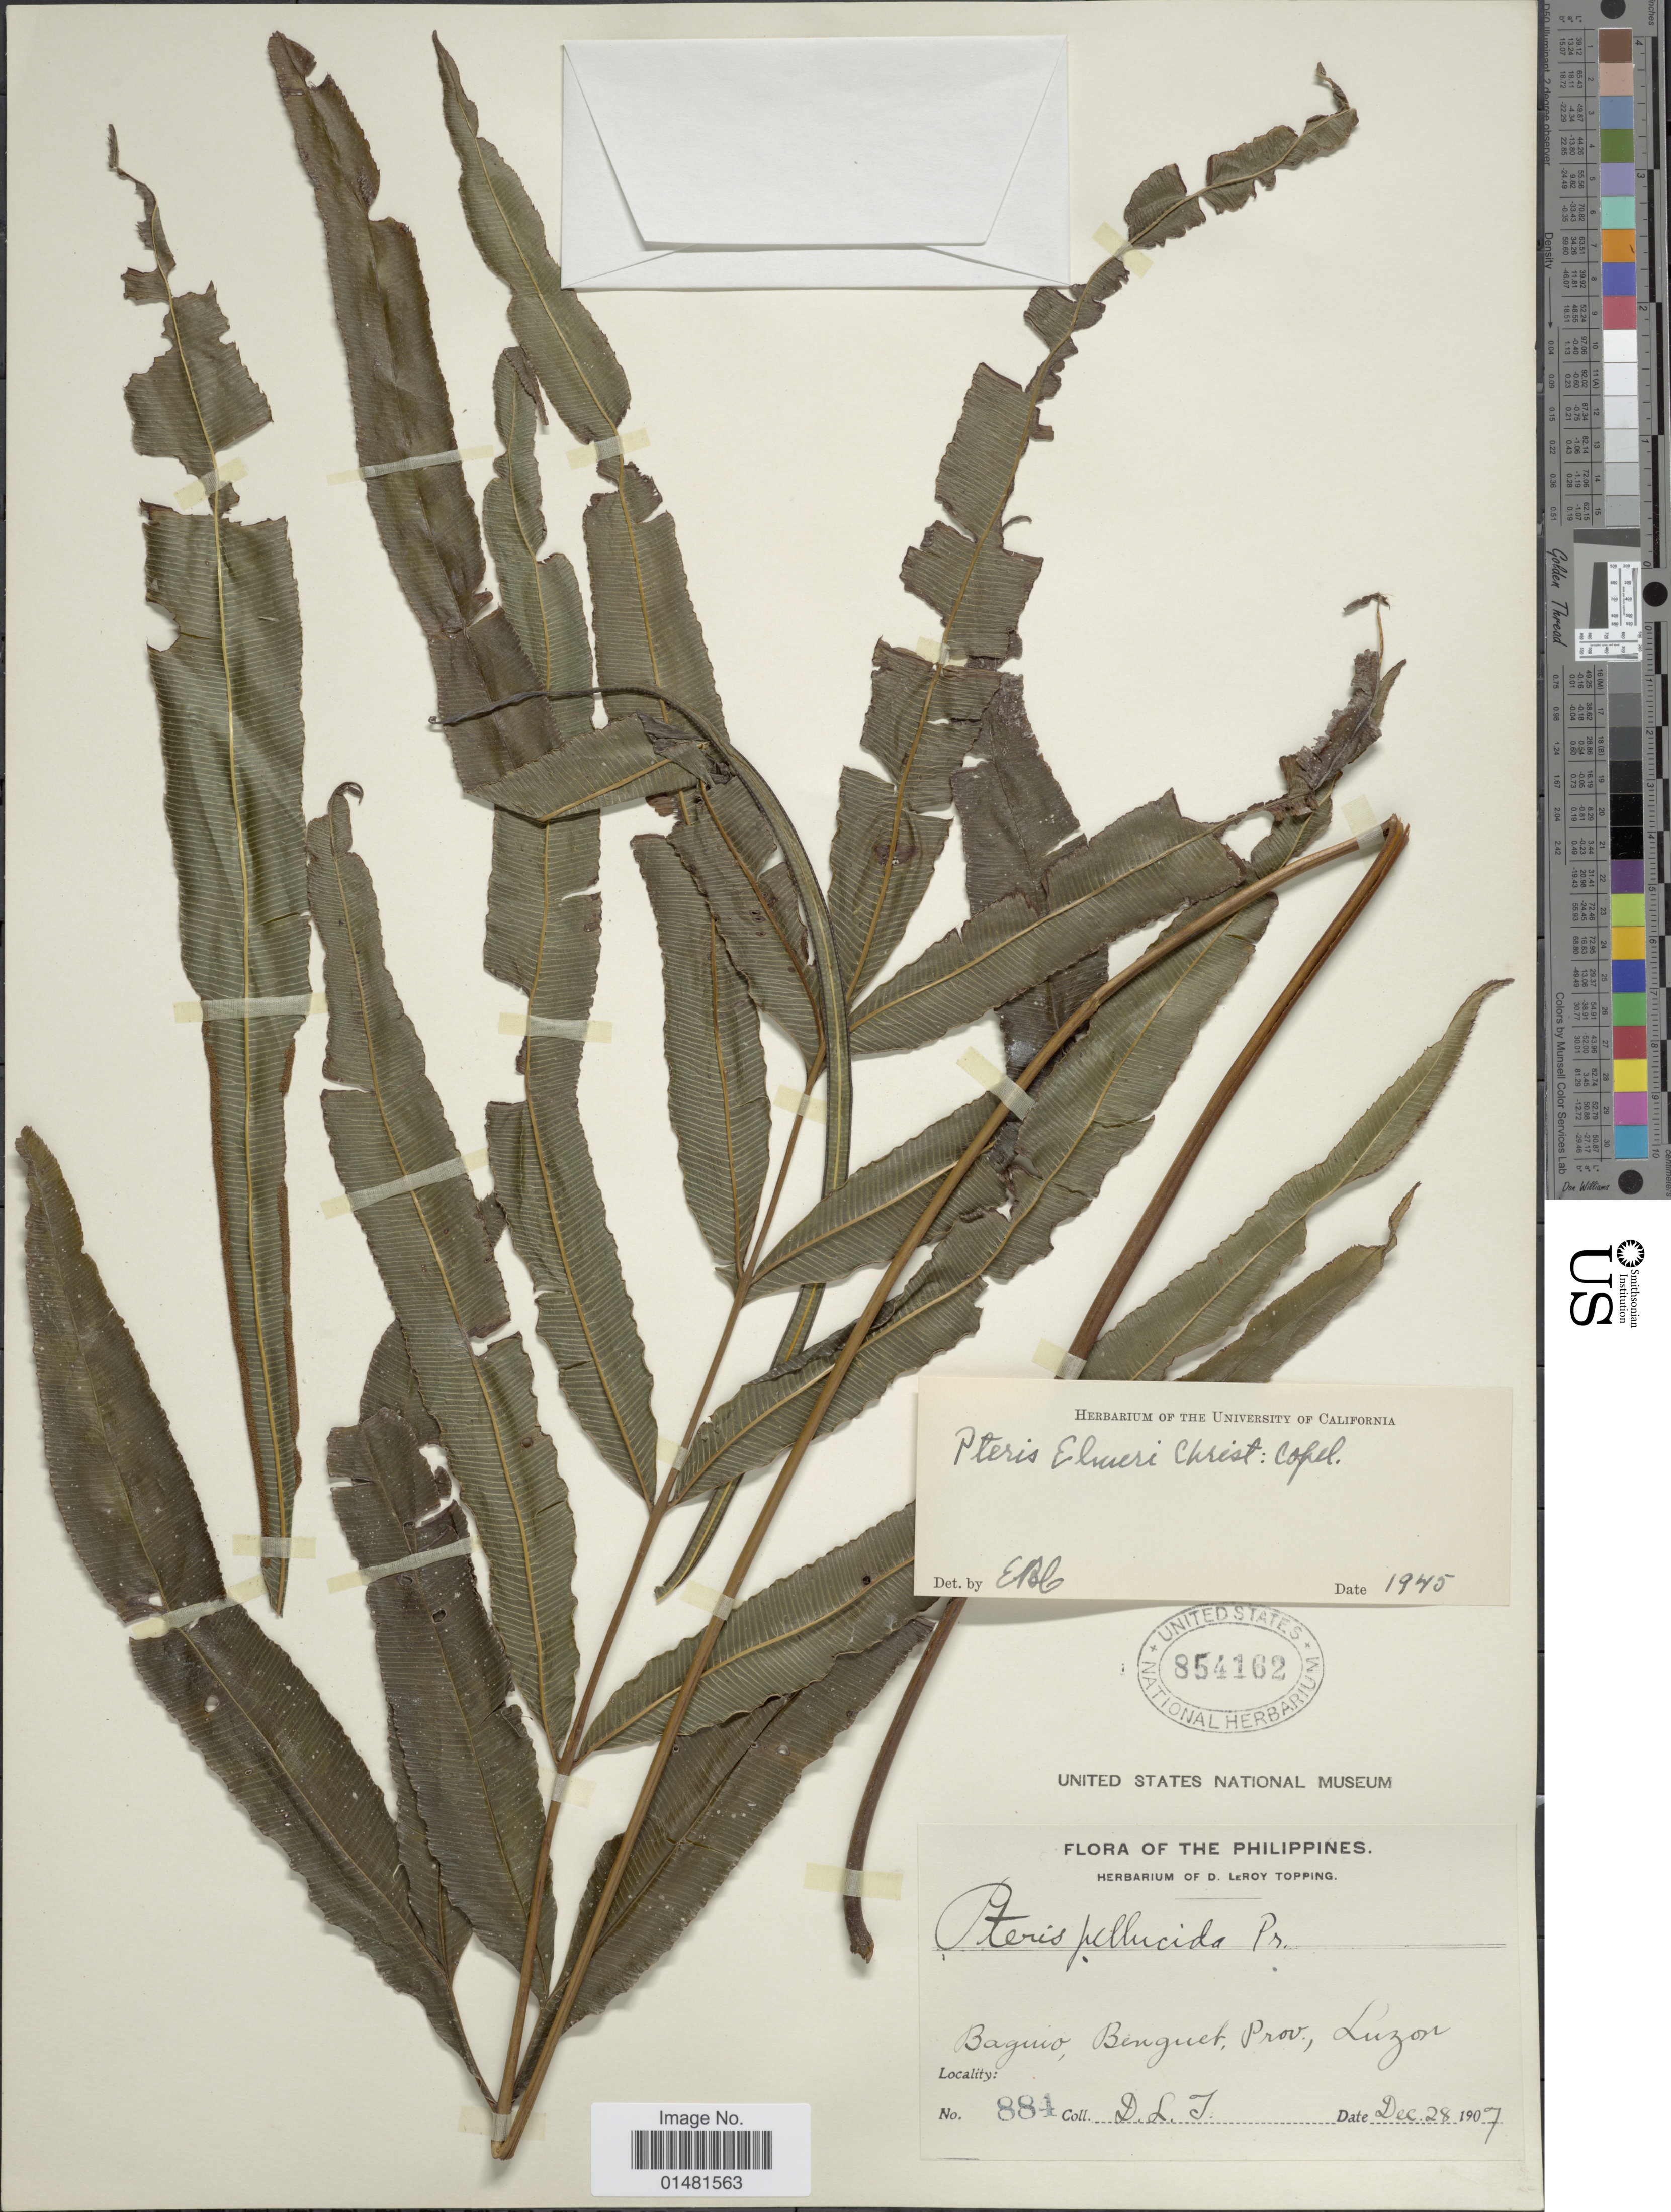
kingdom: Plantae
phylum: Tracheophyta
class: Polypodiopsida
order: Polypodiales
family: Pteridaceae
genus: Pteris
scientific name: Pteris elmeri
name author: Christ ex Copel.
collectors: D. L. Topping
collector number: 884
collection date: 1907-12-28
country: Philippines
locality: Baguio, Benguet Prov., Luzon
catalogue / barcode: US 854162